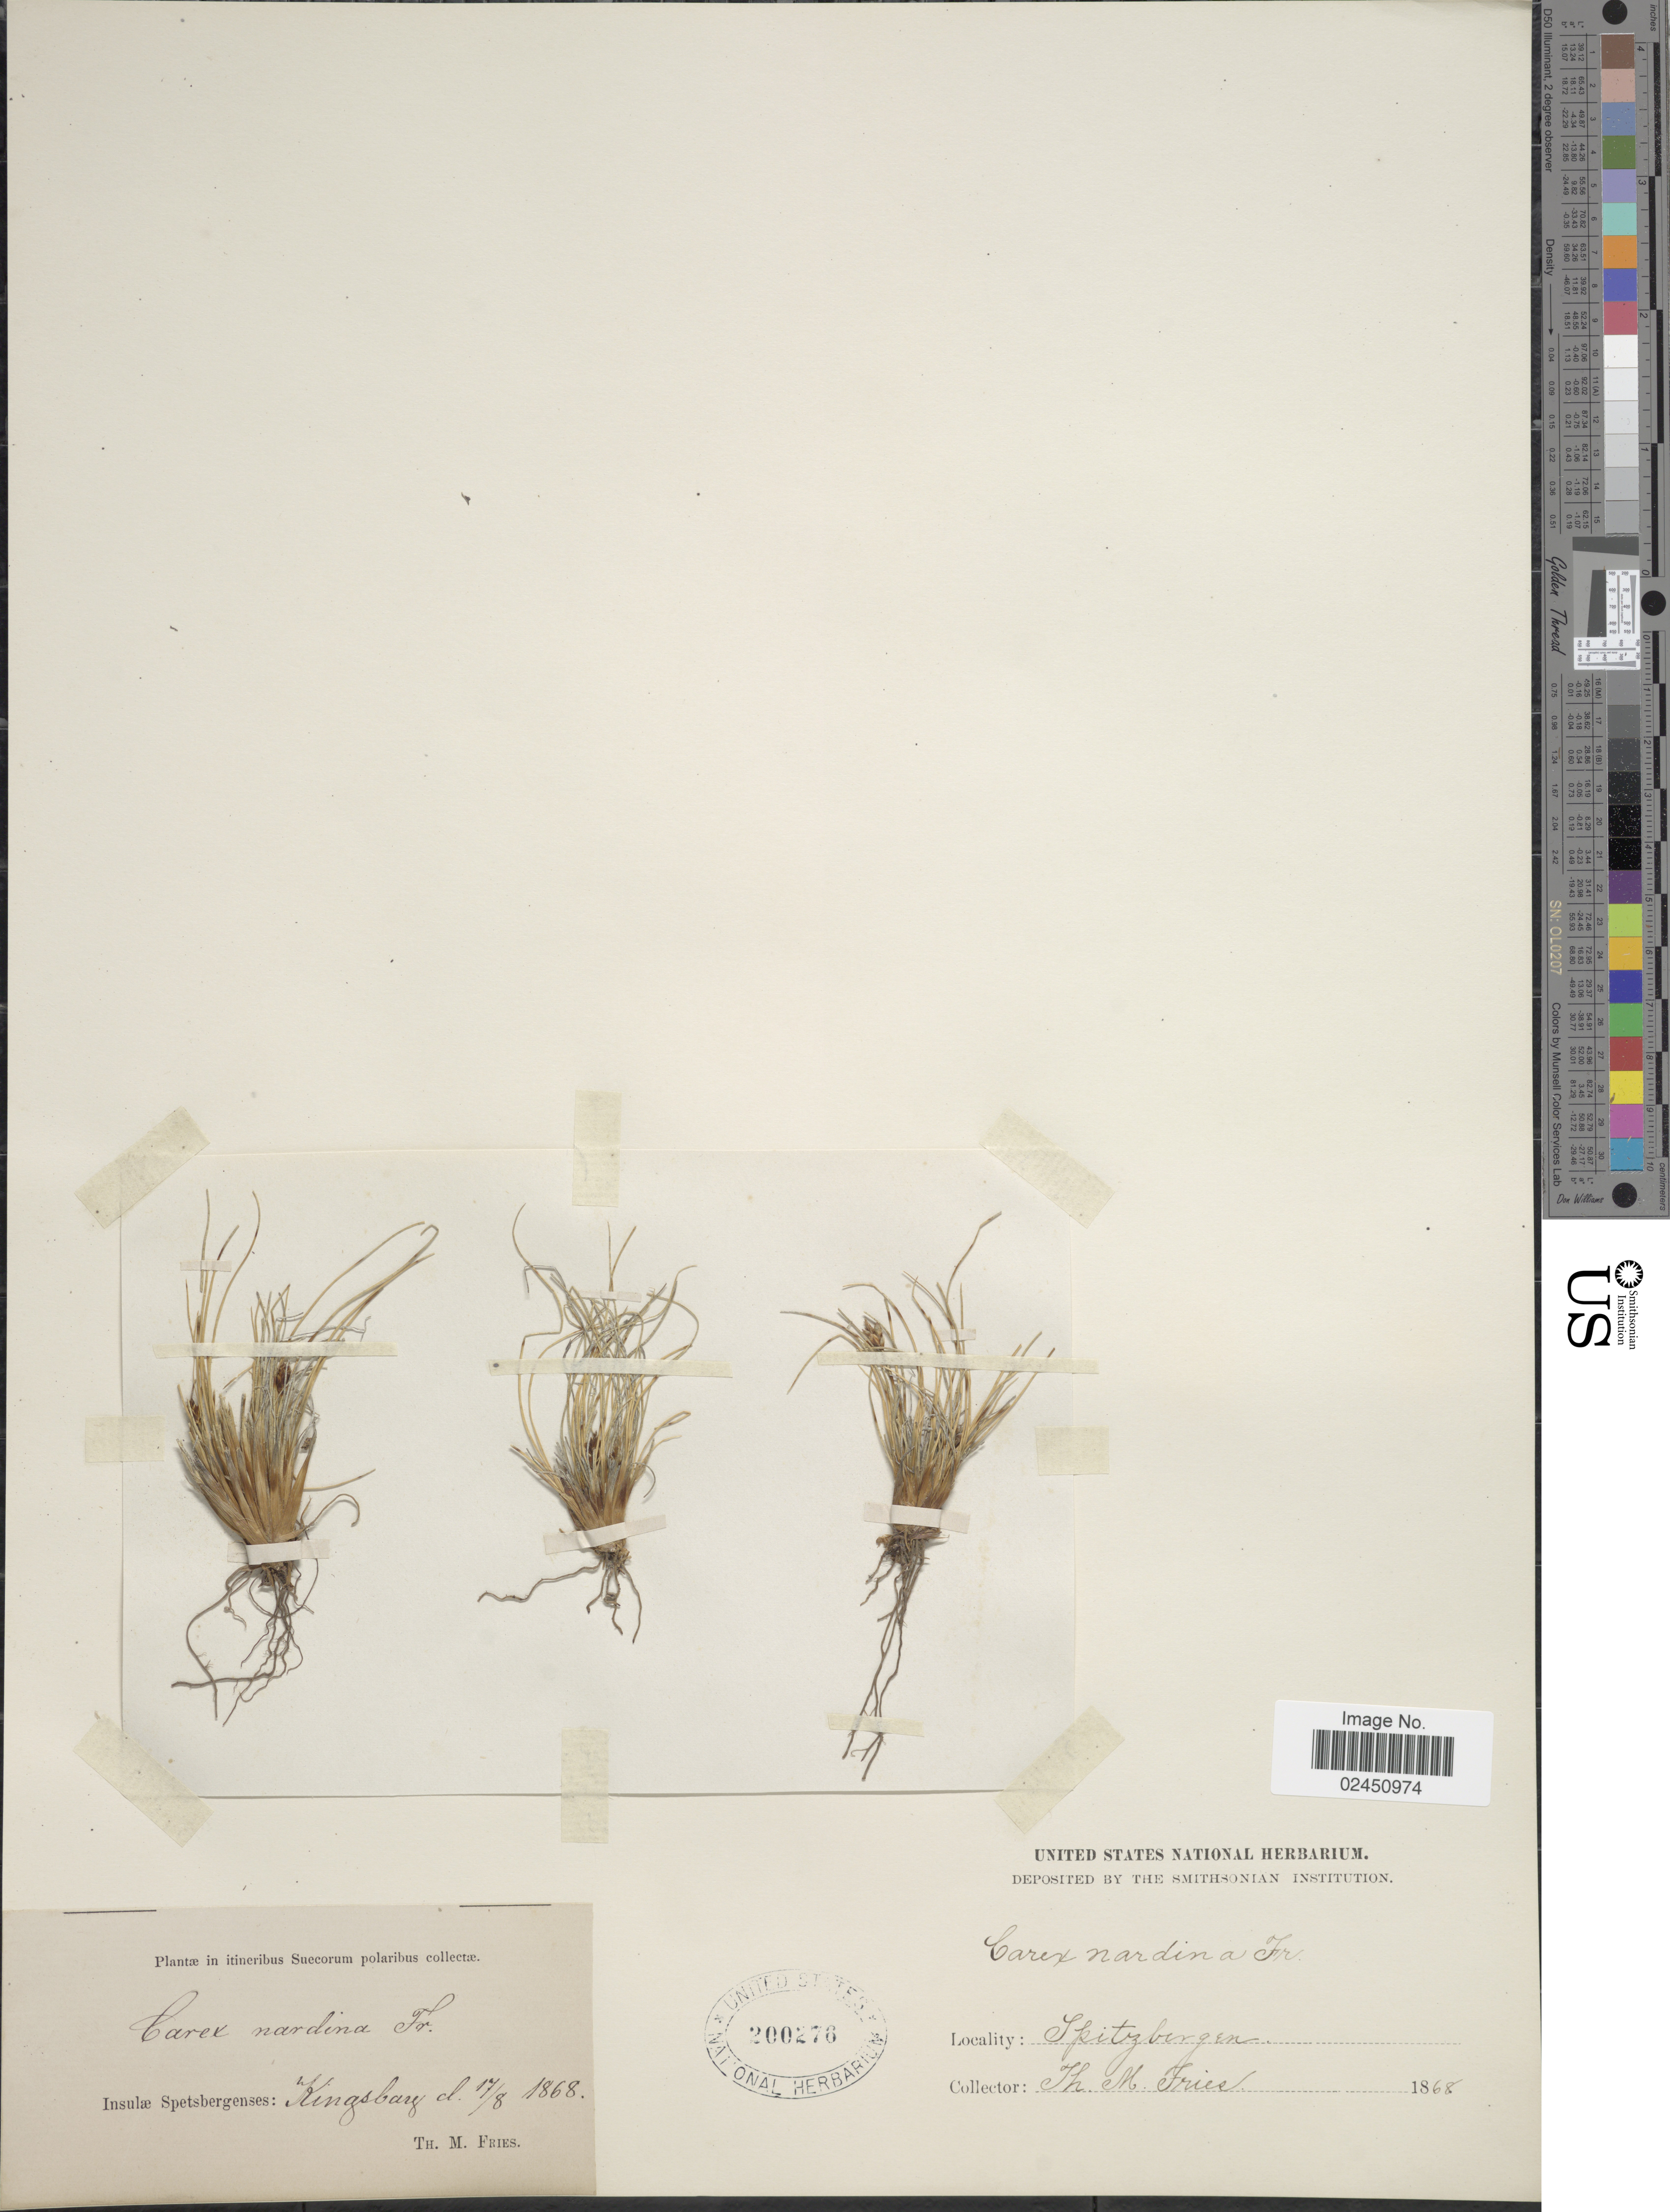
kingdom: Plantae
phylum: Tracheophyta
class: Liliopsida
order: Poales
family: Cyperaceae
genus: Carex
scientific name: Carex nardina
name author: (Hornem.) Fr.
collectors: T. Fries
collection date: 1868-08-17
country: Norway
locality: Suecorum polaribus, Insulae Spetsbergenses: Kingsbay, Spitzbergen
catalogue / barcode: US 200276